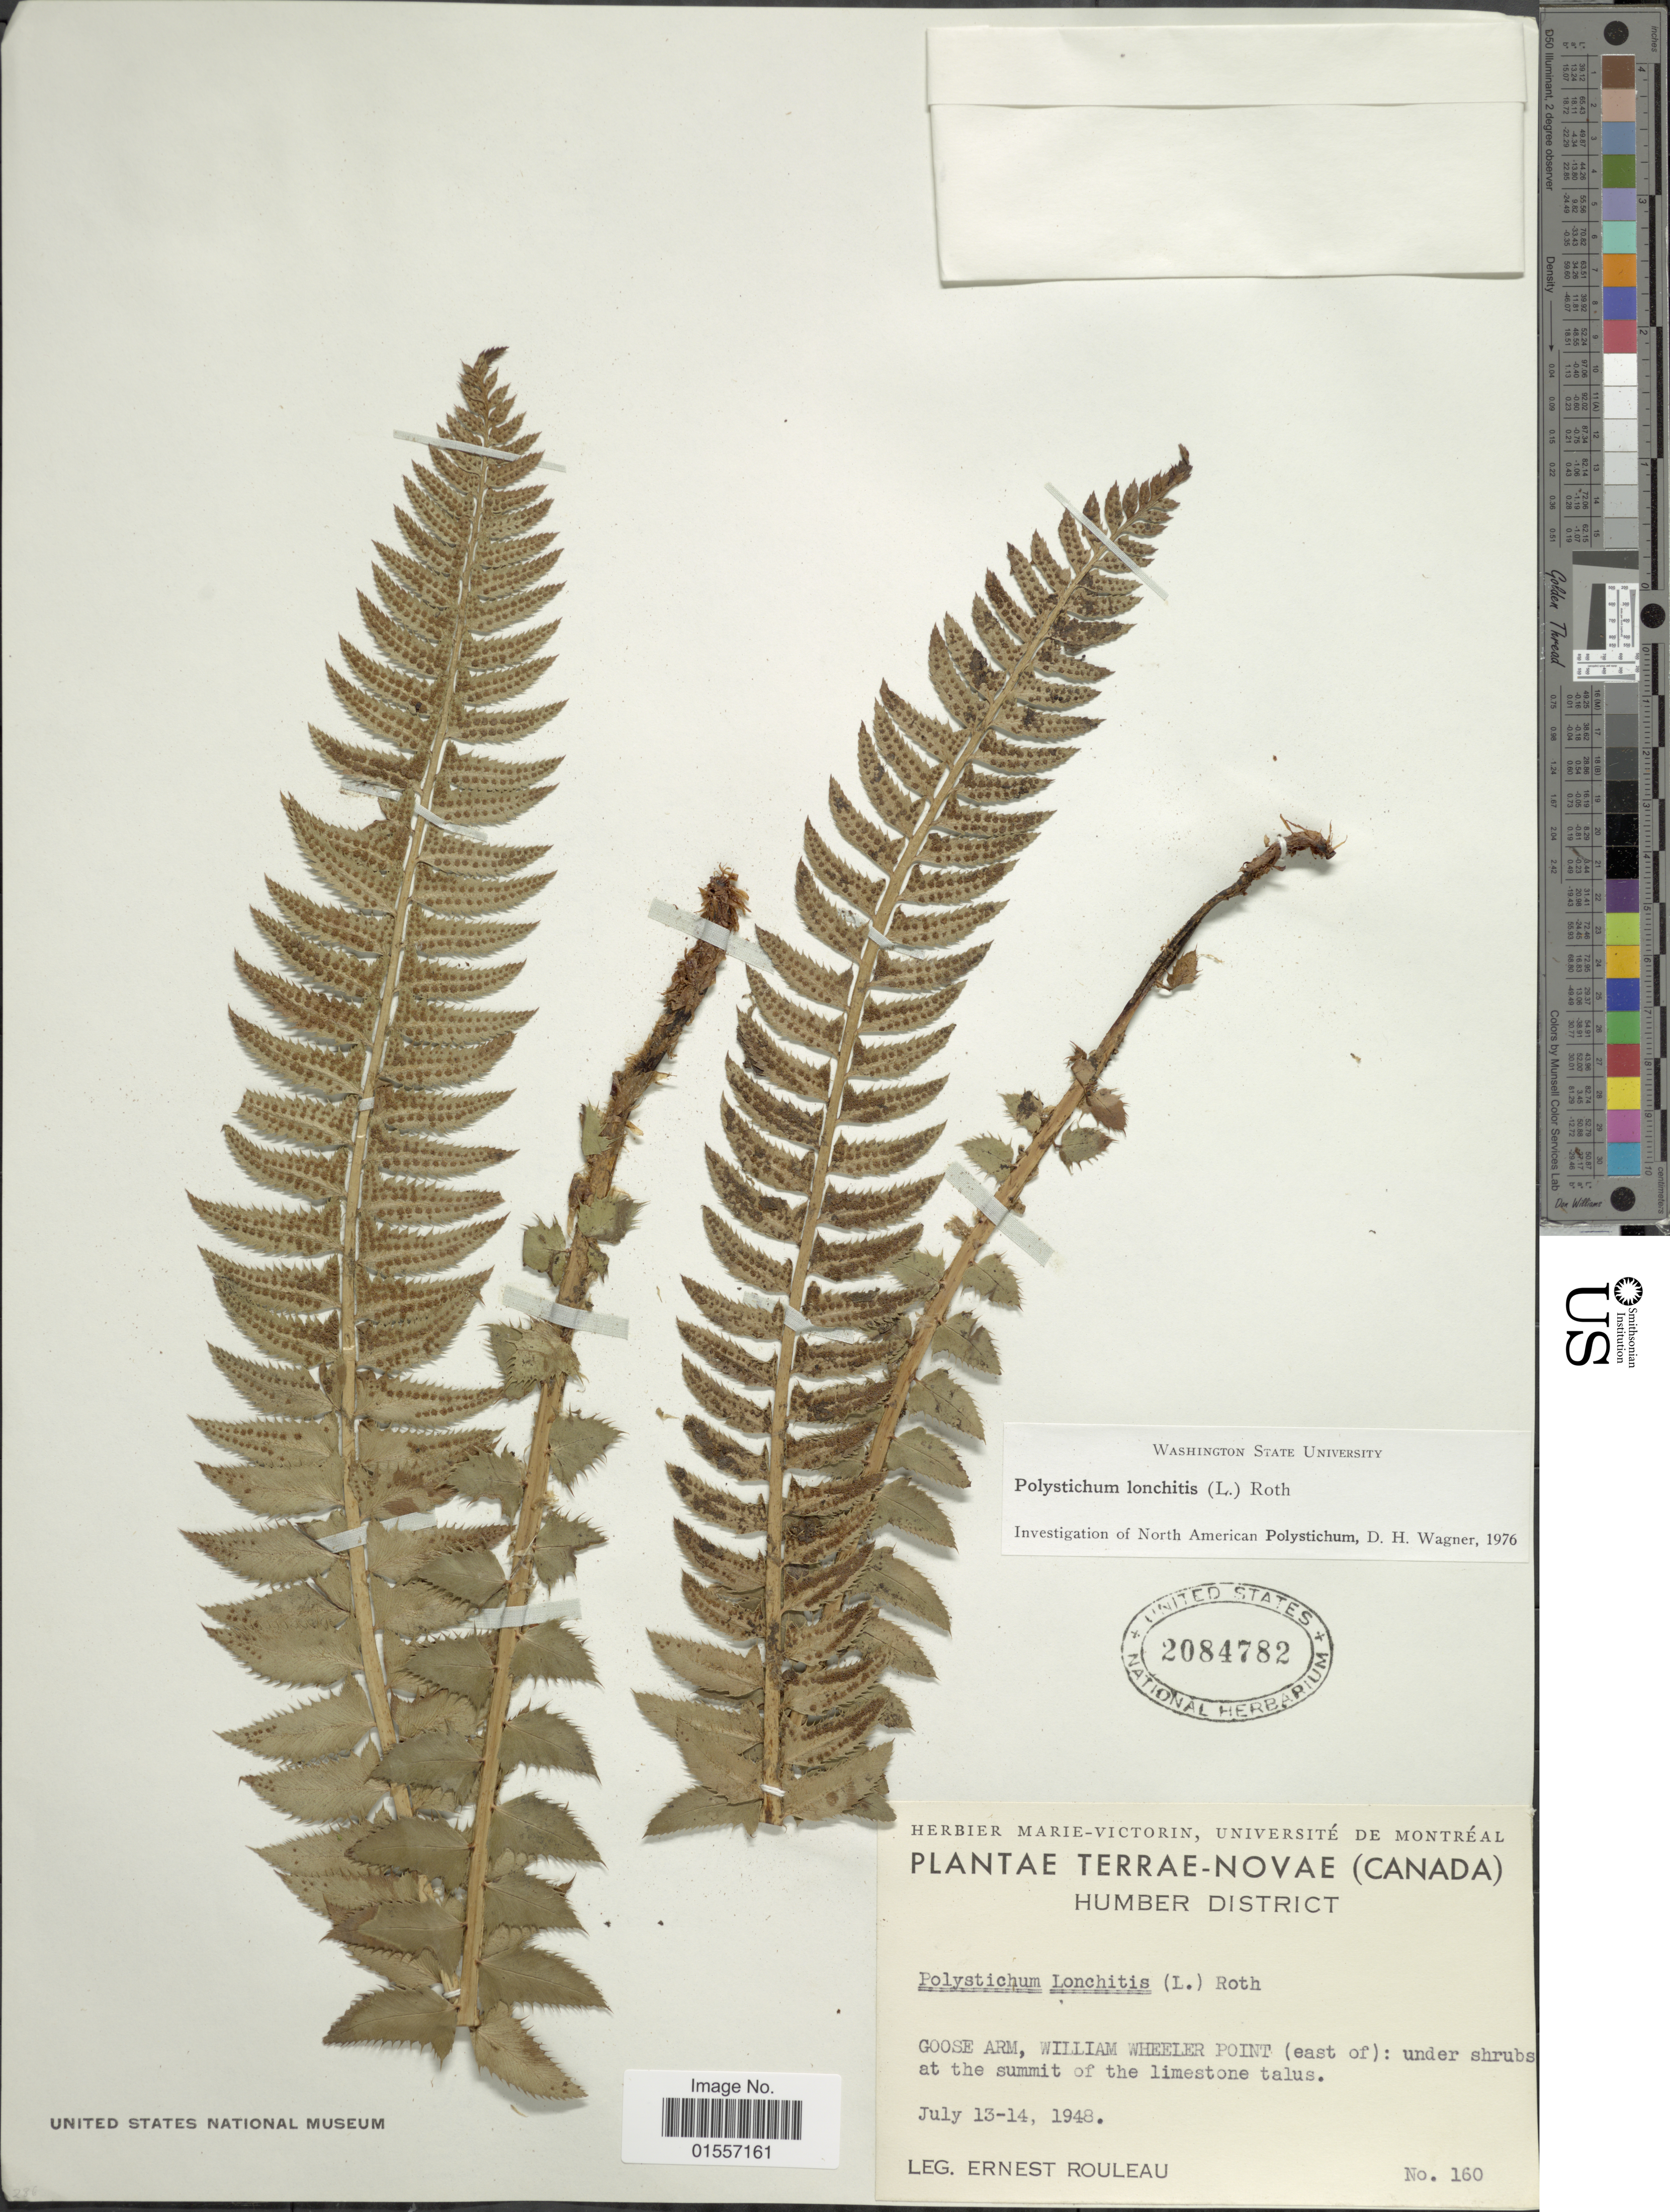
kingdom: Plantae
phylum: Tracheophyta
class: Polypodiopsida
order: Polypodiales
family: Dryopteridaceae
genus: Polystichum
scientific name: Polystichum lonchitis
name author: (Roth) L.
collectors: J. Rouleau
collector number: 160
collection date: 1948-07-13/1948-07-14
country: Canada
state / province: Newfoundland and Labrador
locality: Terrae-Novae, Humber District, Goose Arm, William Wheeler Point (east of): under shrubs at the summit of the limestone talus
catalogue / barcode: US 2084782